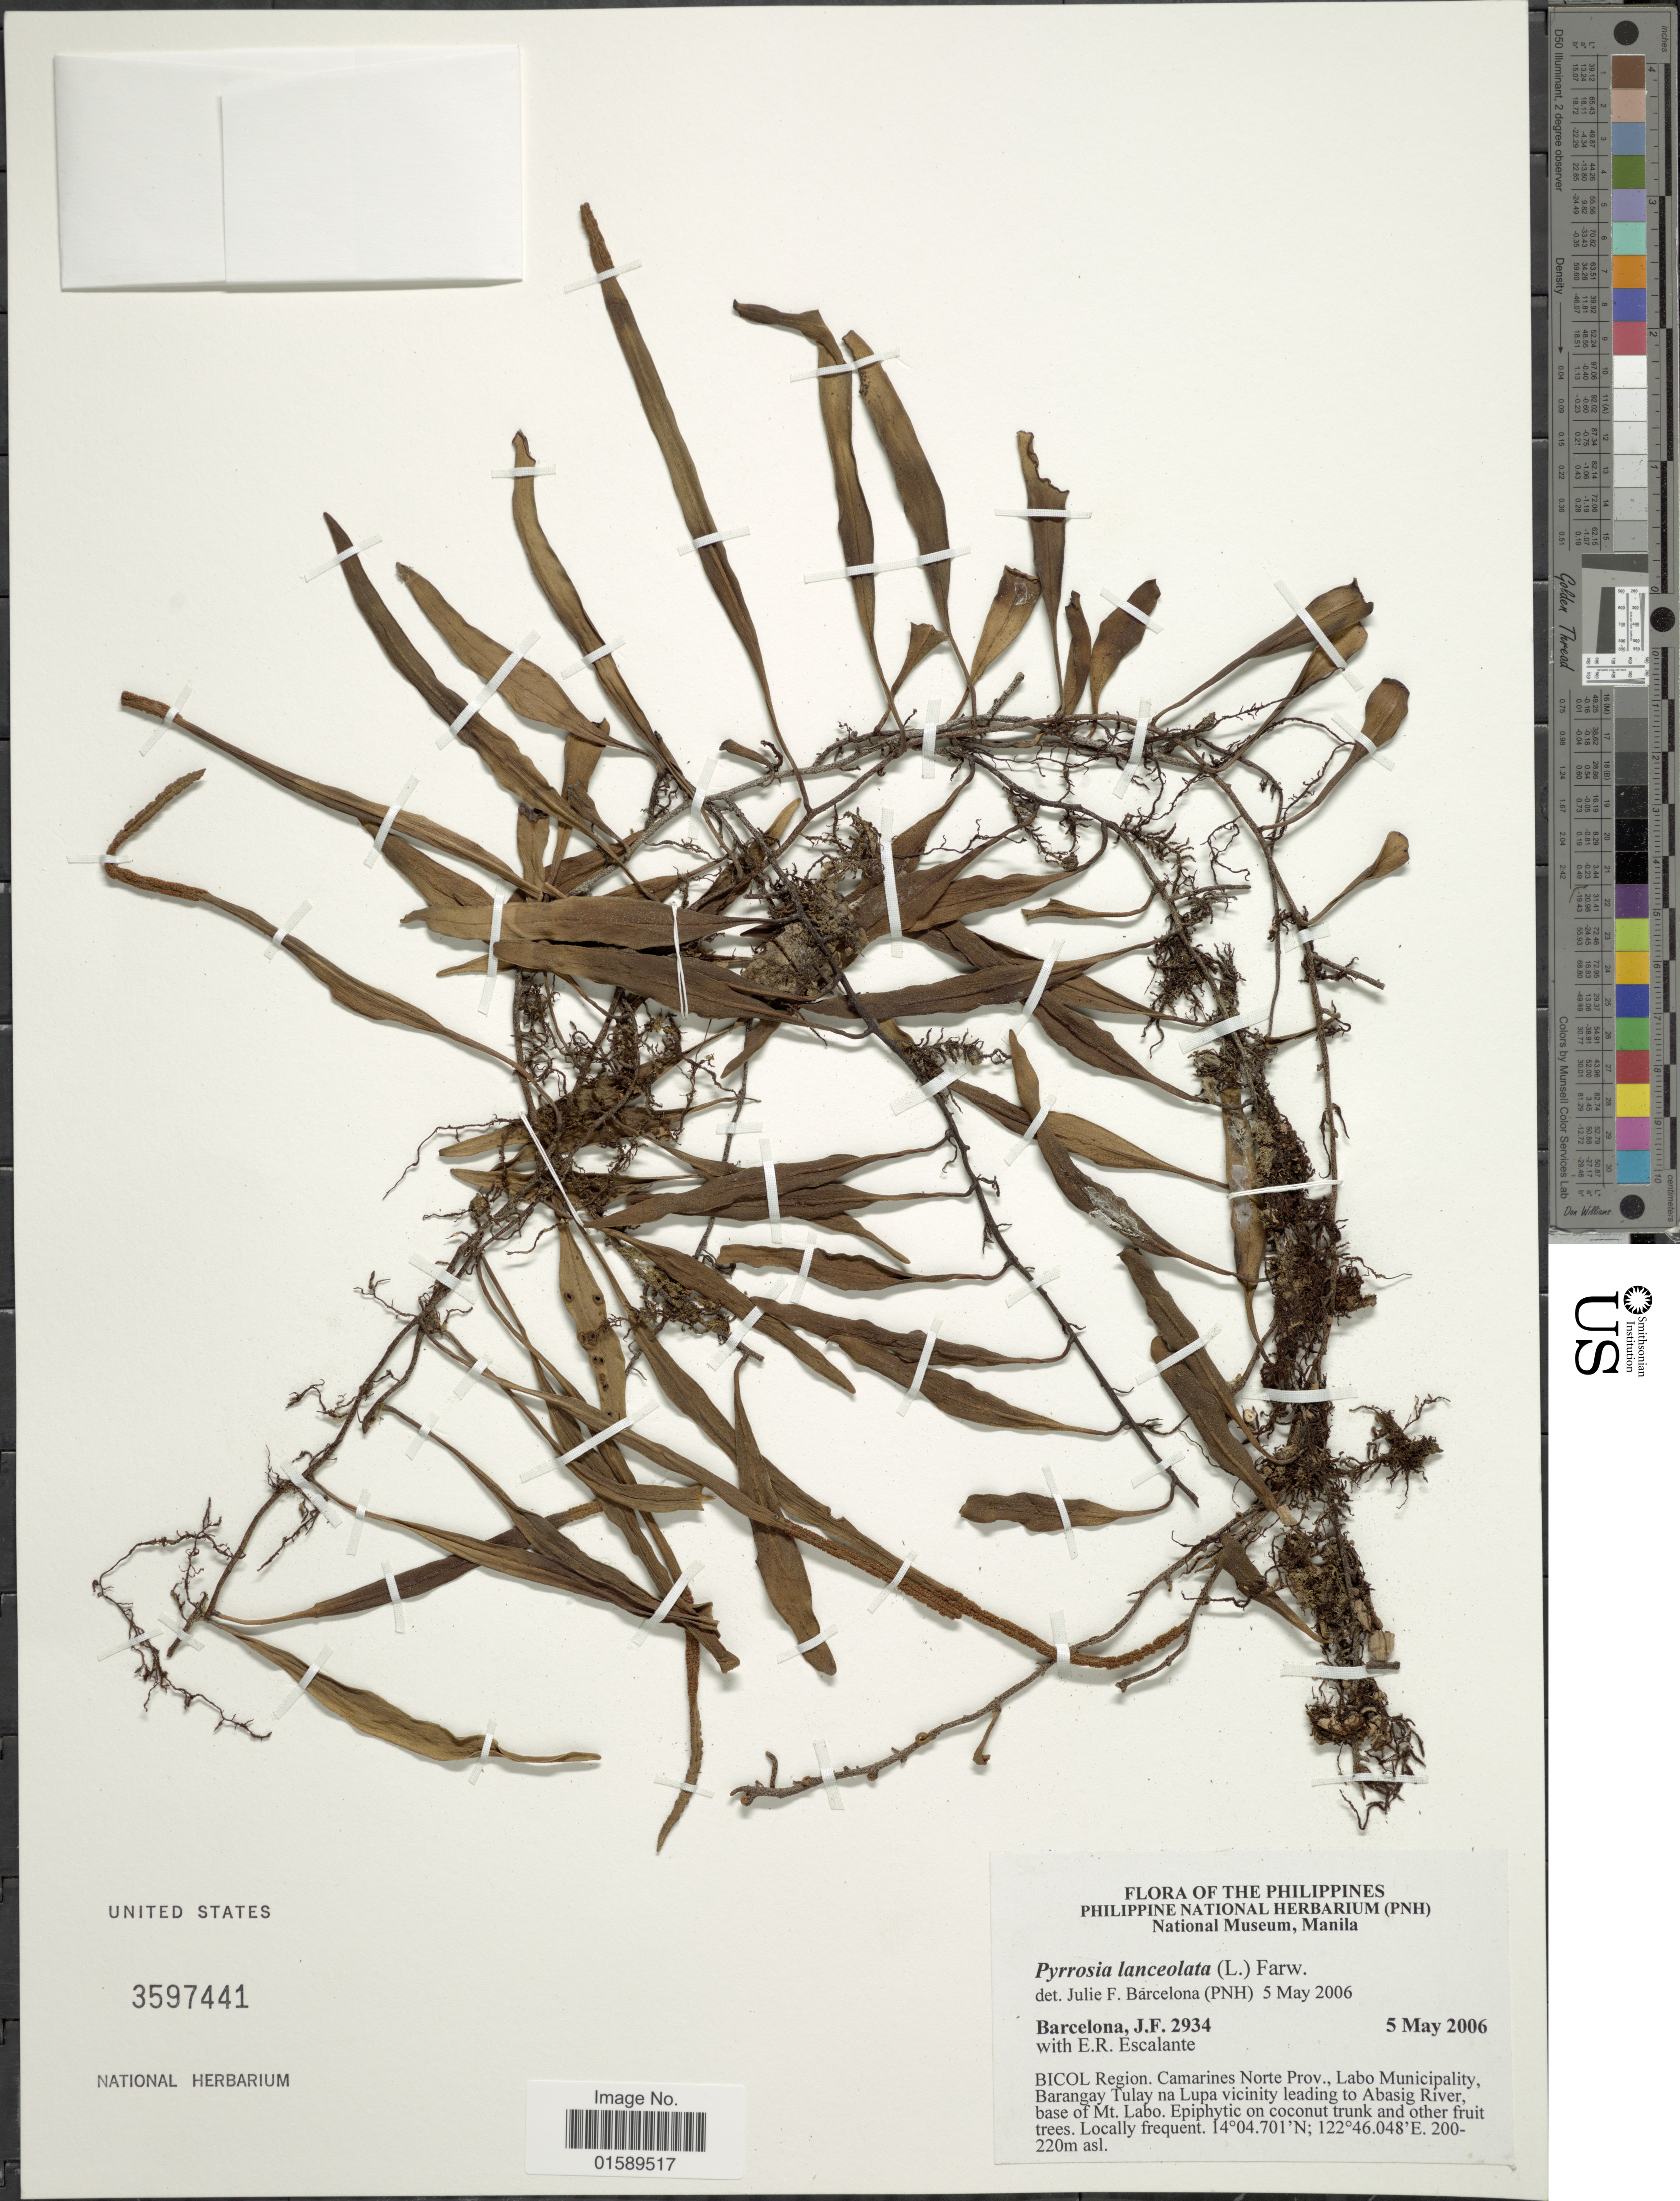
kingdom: Plantae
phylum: Tracheophyta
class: Polypodiopsida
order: Polypodiales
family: Polypodiaceae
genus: Pyrrosia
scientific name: Pyrrosia lanceolata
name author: (L.) Farw.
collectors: J. F. Barcelona & E. Escalante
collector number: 2934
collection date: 2006-05-05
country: Philippines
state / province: Bicol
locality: Bicol Region. Camarines Norte Prov., Labo Municipality, Barangay Tulay na Lupa vicinity leading to Abasig River, base of Mt. Labo.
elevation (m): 200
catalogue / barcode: US 3597441